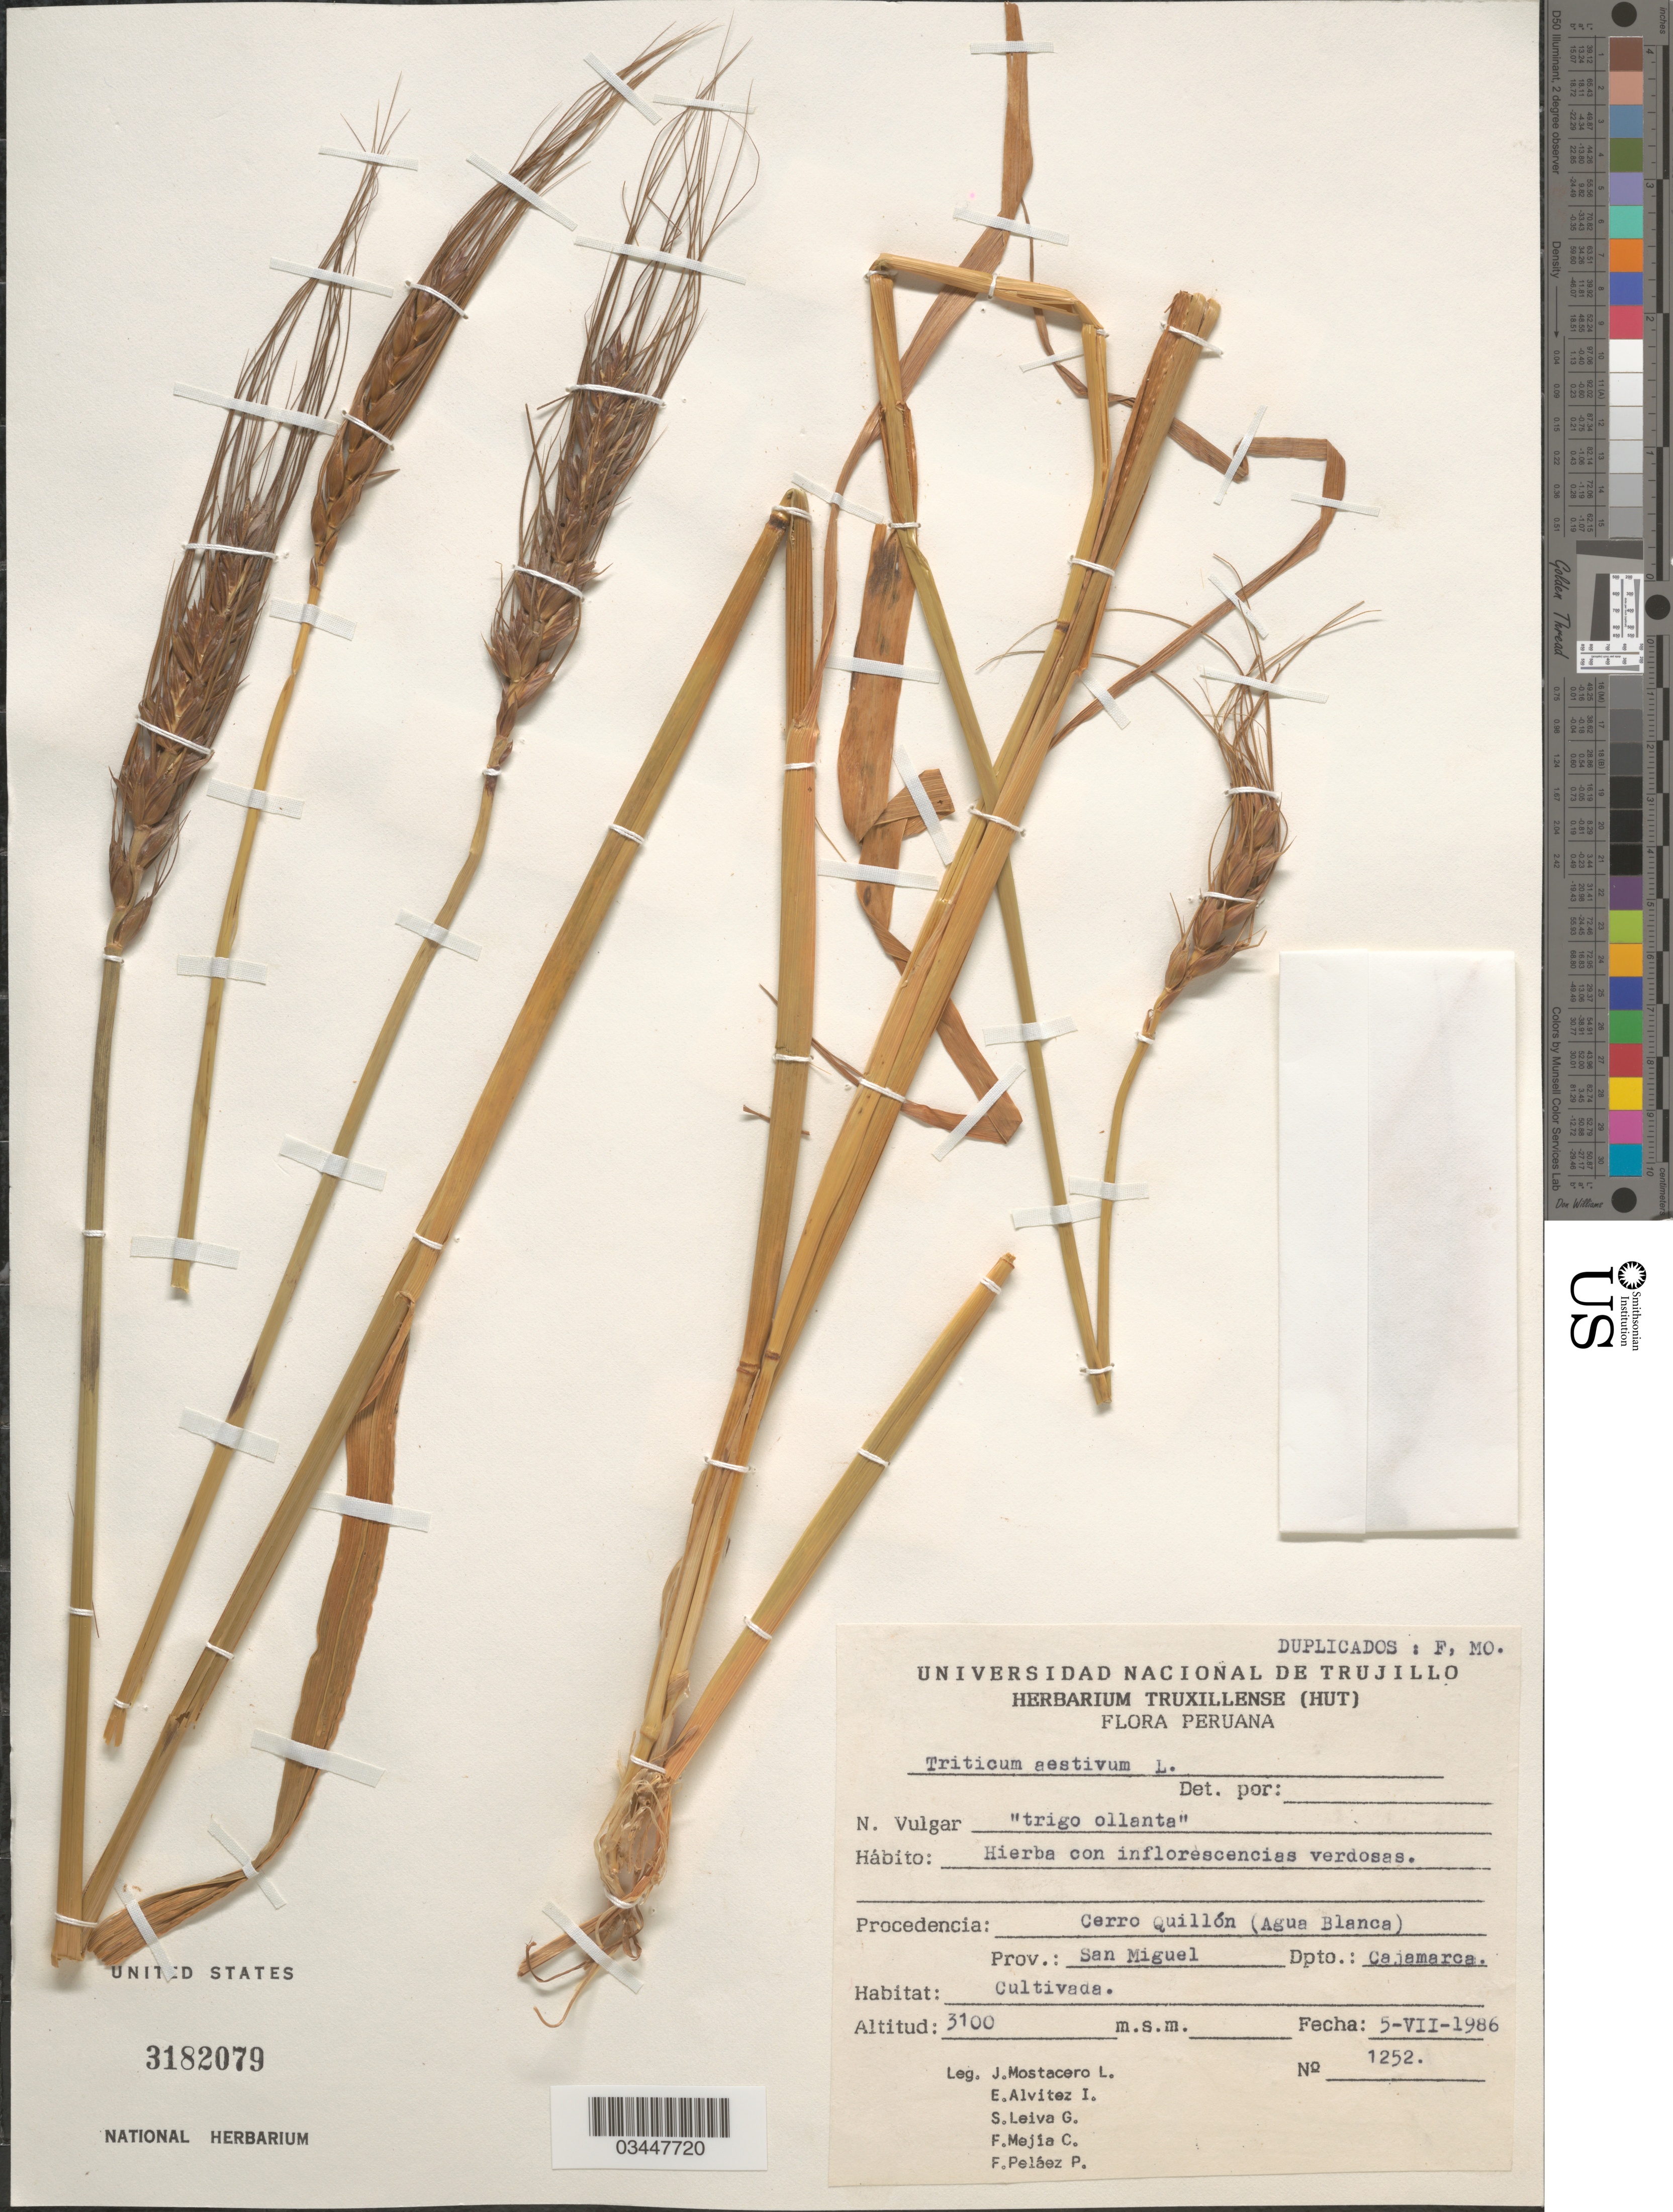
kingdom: Plantae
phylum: Tracheophyta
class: Liliopsida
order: Poales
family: Poaceae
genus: Triticum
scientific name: Triticum aestivum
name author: L.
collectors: J. Mostacero L., E. Alvitez I., S. Leiva G., F. Mejia C. & F. Pelaez P.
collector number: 1252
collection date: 1986-07-05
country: Peru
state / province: Cajamarca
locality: Procedencia: Cerro Quillón (Agua Blanca). Prov.: San Miguel. Cultivada.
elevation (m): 3100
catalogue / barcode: US 3182079